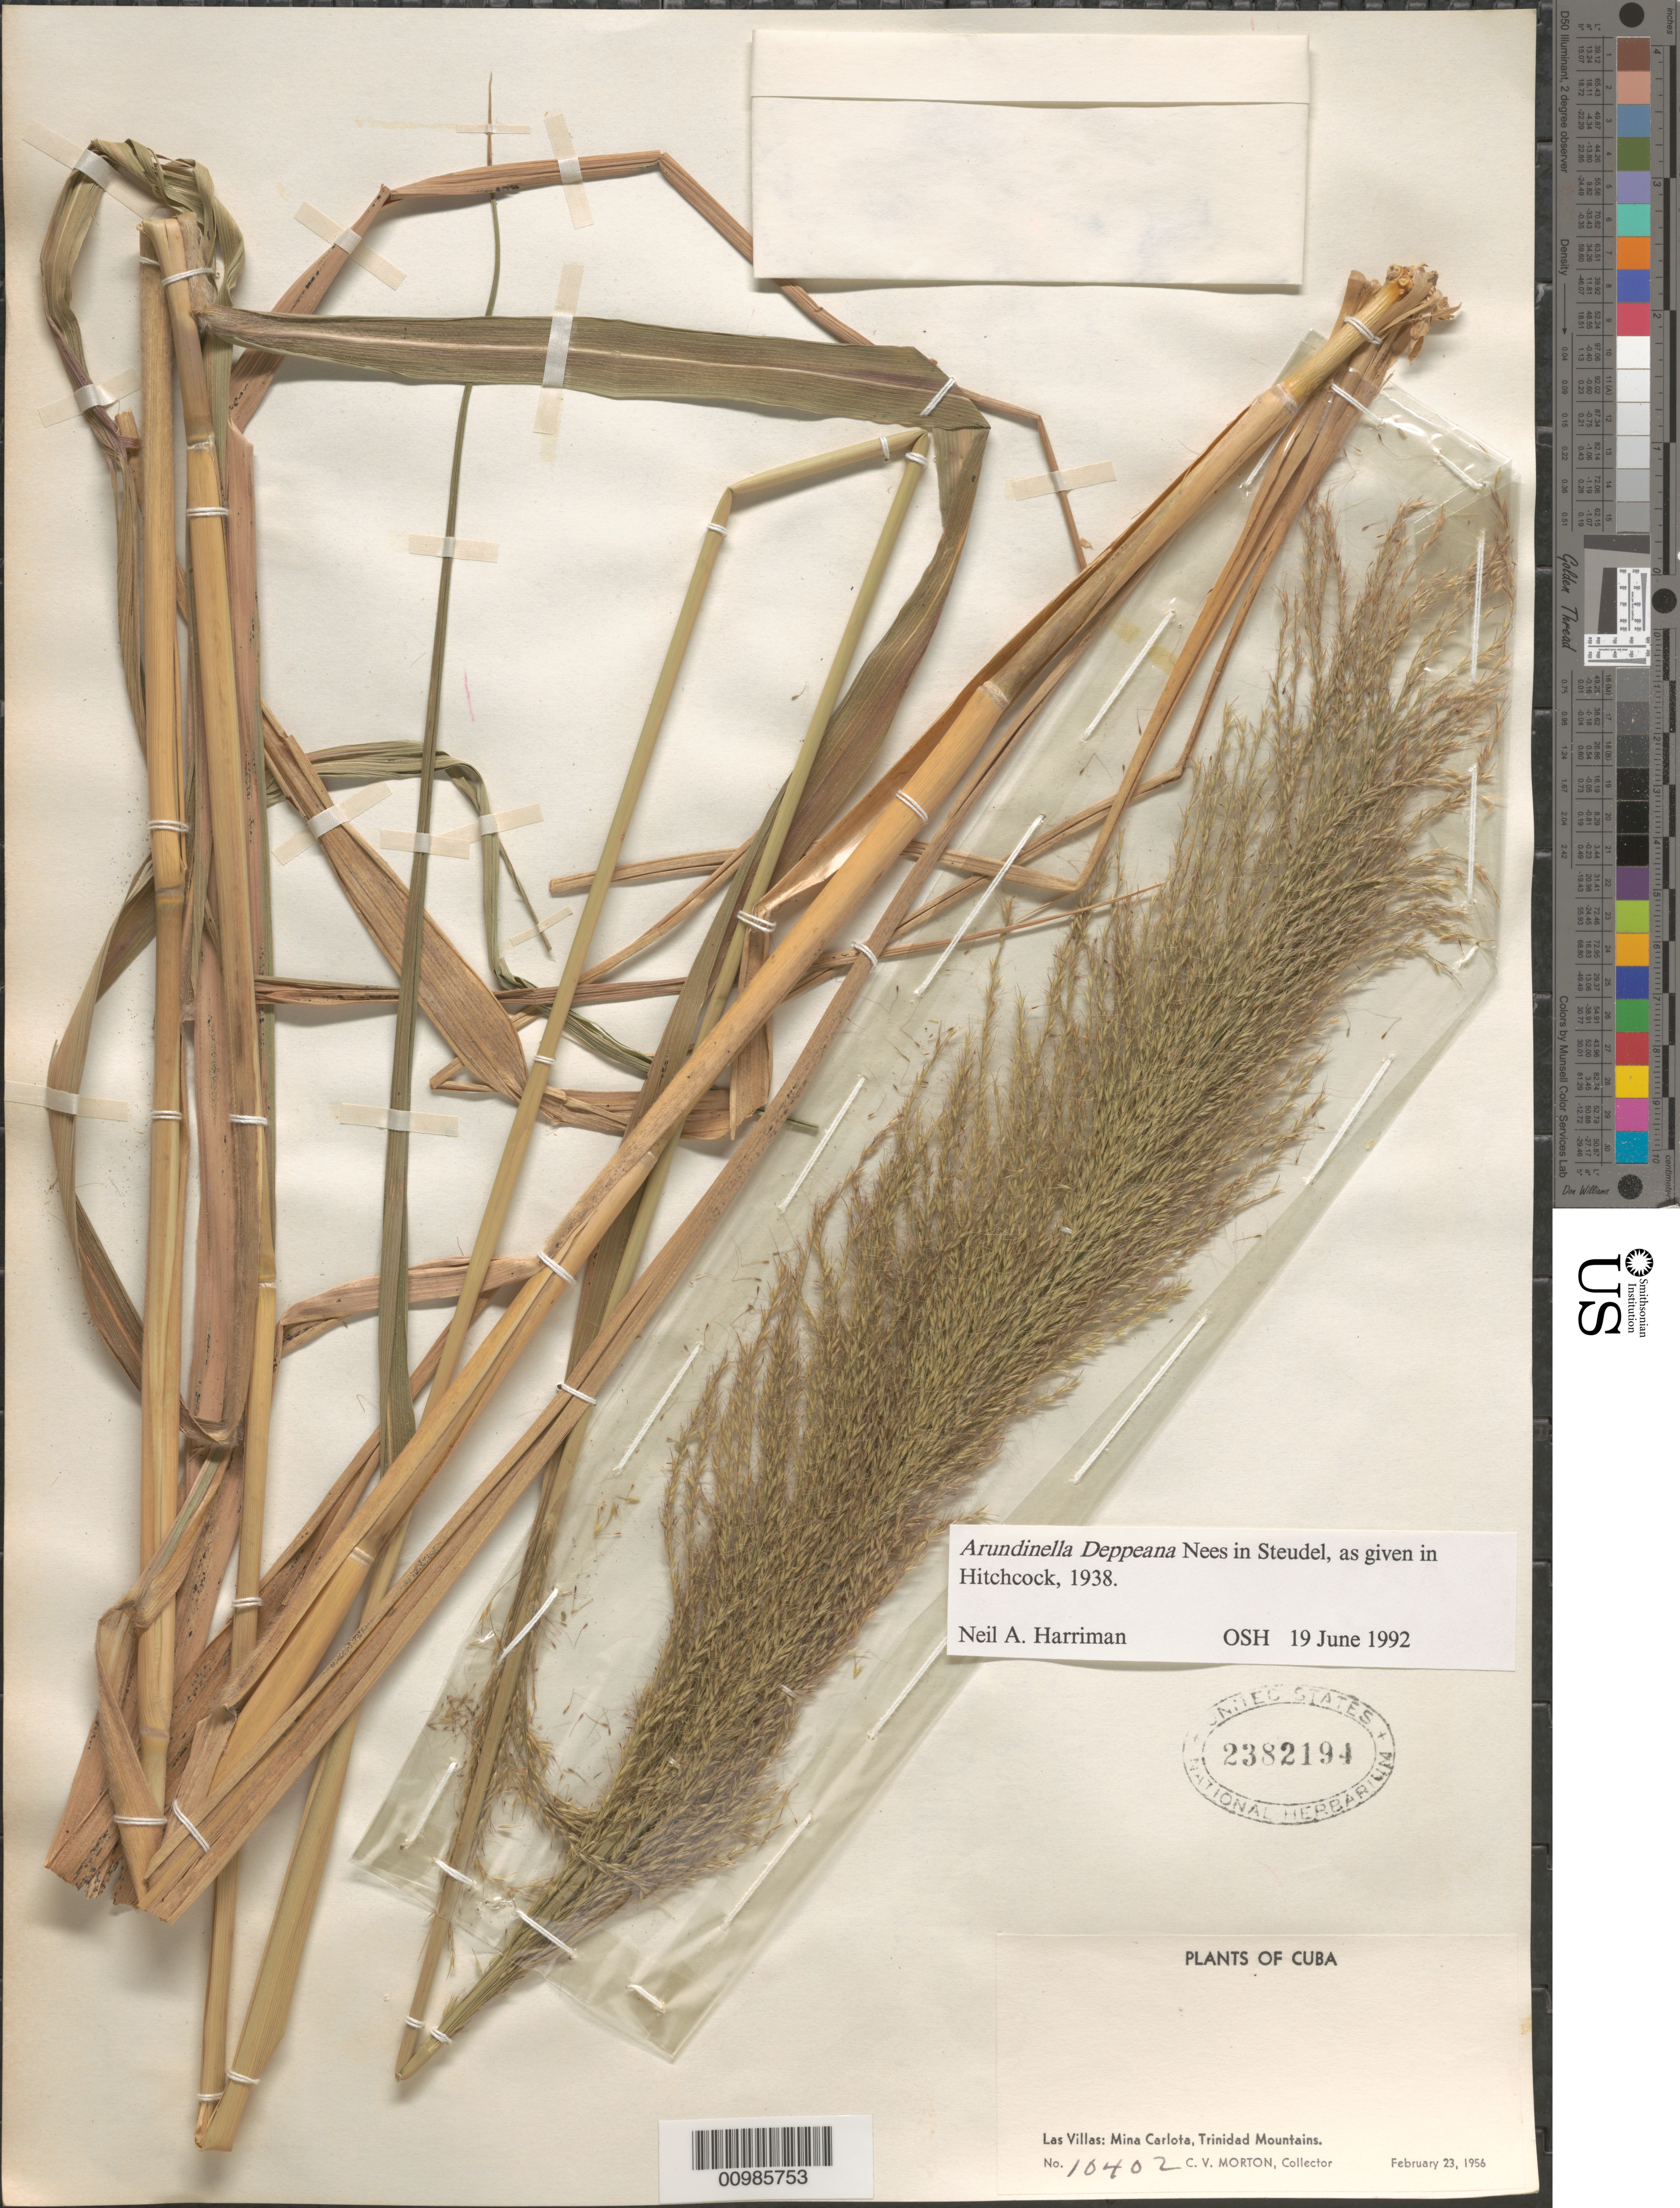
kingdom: Plantae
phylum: Tracheophyta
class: Liliopsida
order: Poales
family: Poaceae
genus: Arundinella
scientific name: Arundinella deppeana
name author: Nees ex Steud.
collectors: C. V. Morton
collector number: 10402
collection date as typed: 23 Feb 1956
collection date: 1956-02-23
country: Cuba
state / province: Las Villas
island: Cuba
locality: Mina Carlota, Trinidad Mountains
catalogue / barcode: US 2382194